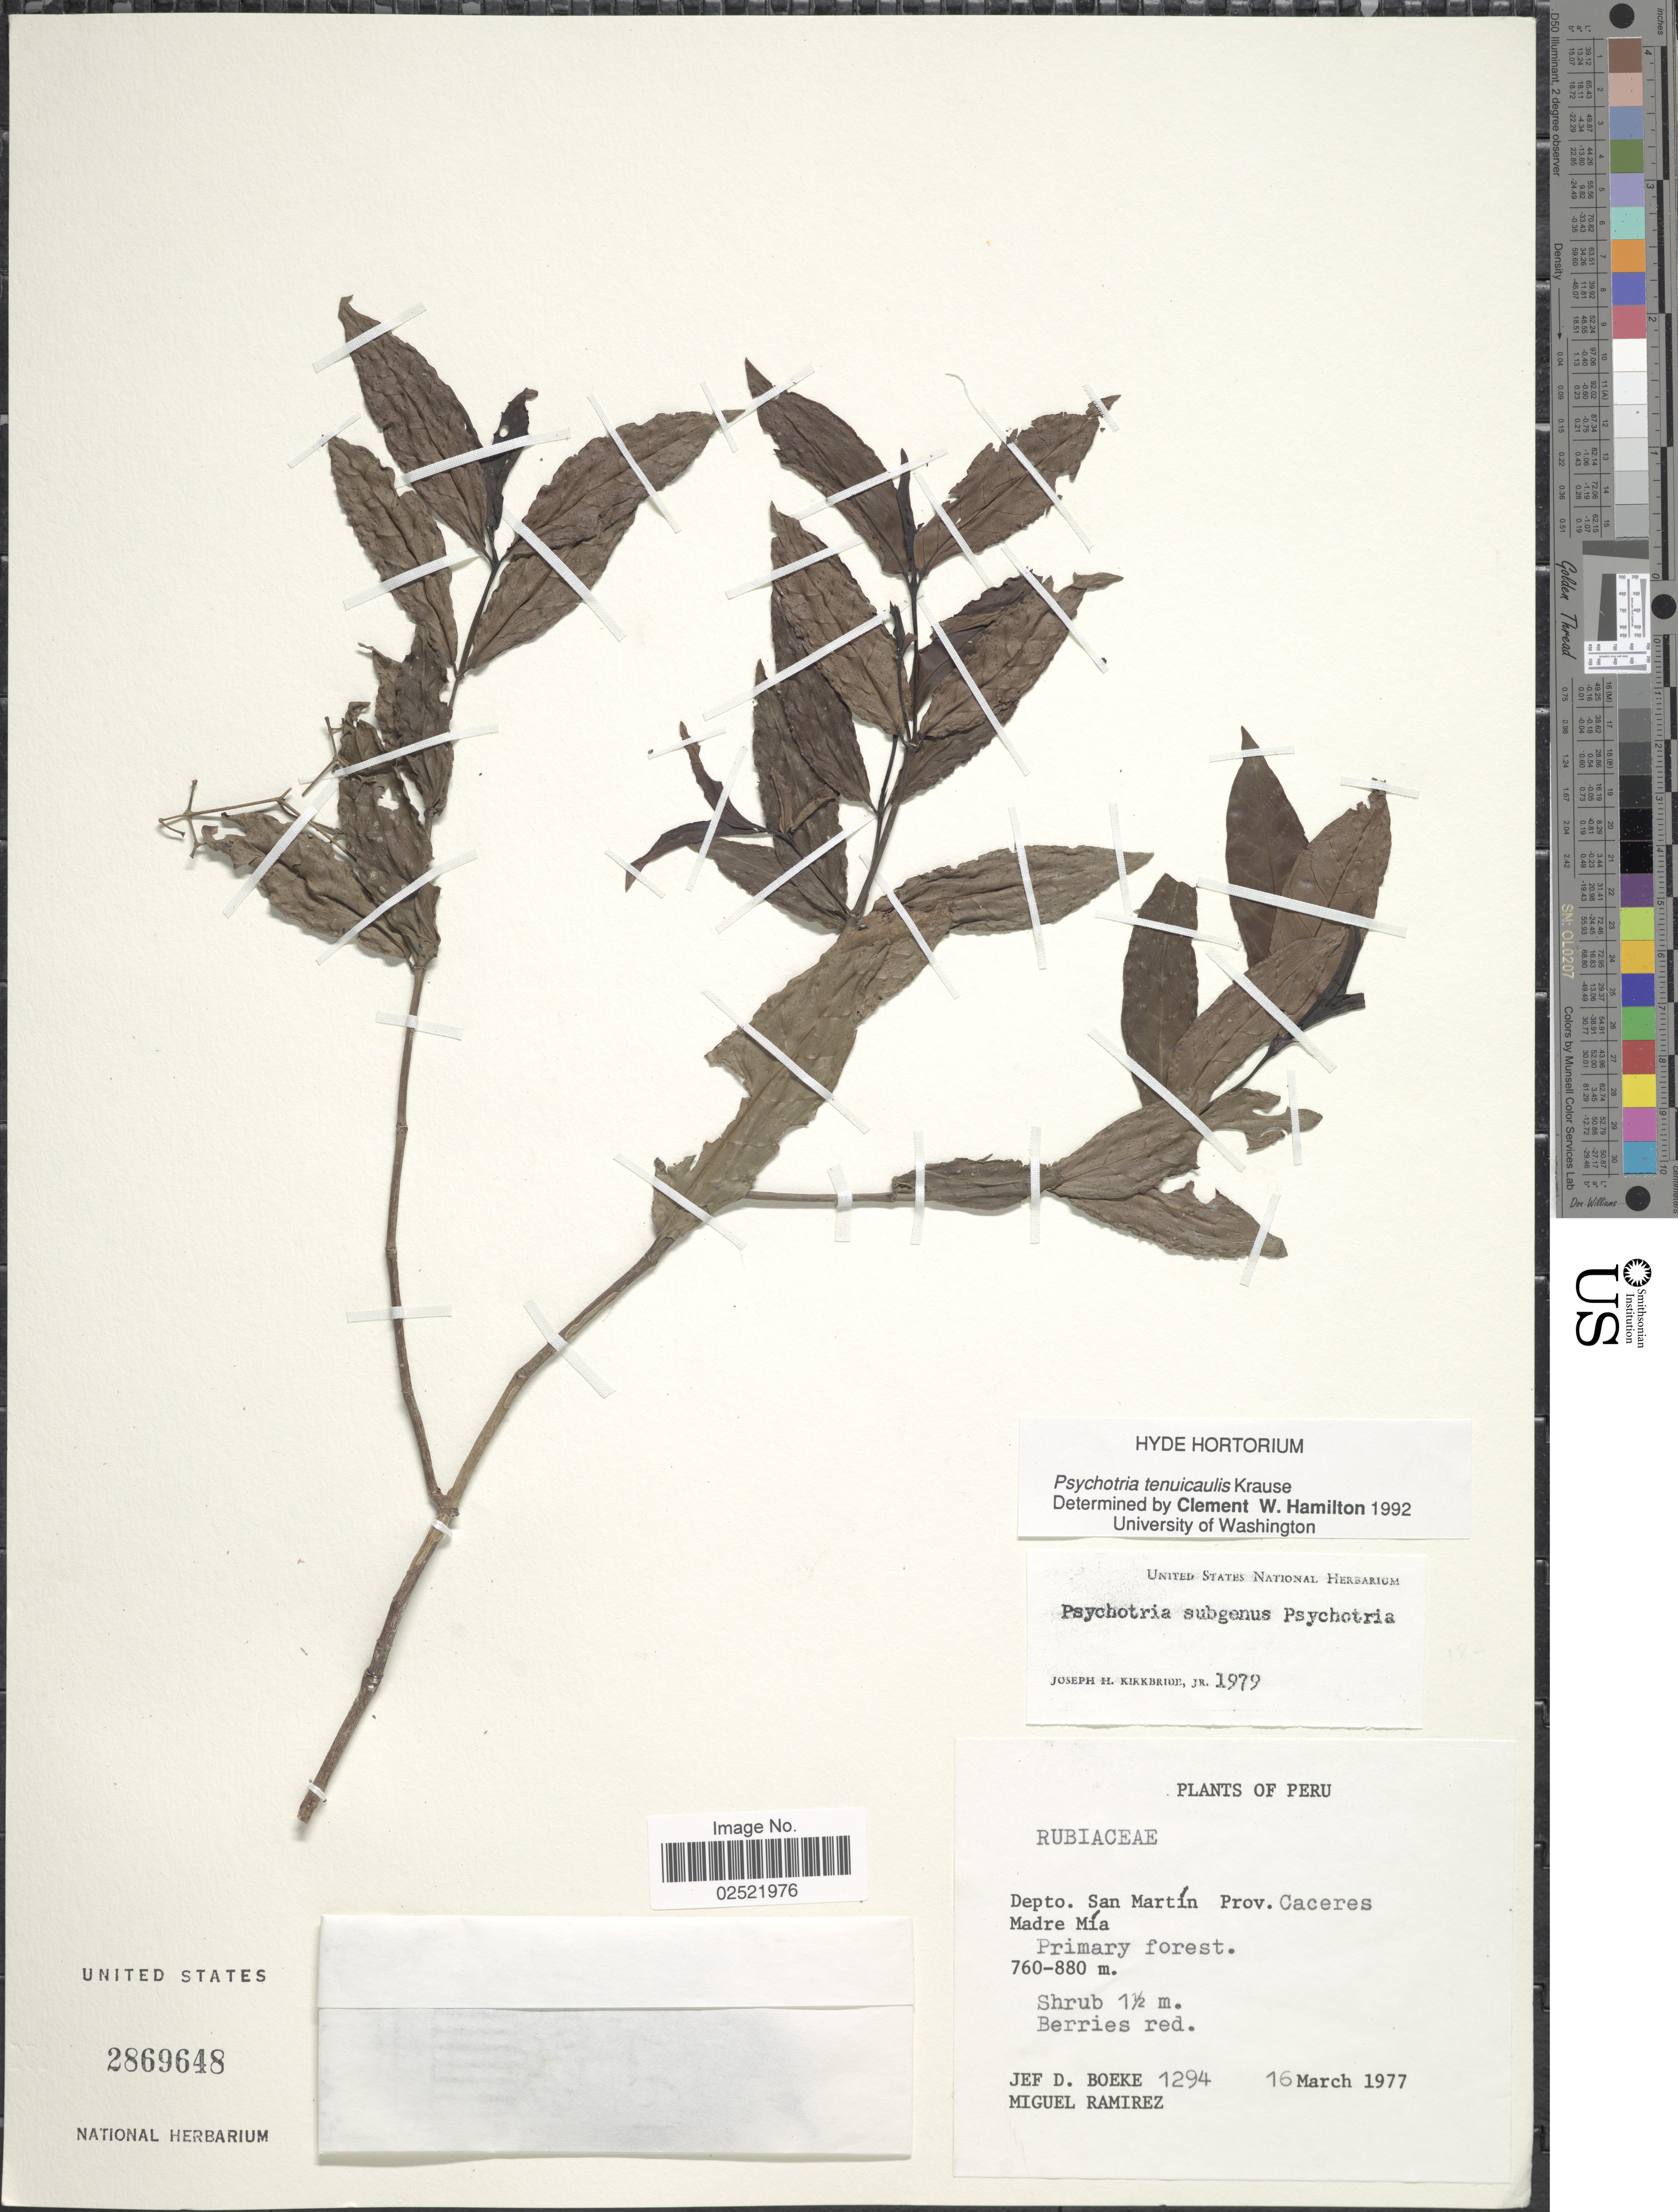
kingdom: Plantae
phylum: Tracheophyta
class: Magnoliopsida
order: Gentianales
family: Rubiaceae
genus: Psychotria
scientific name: Psychotria tenuicaulis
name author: K. Krause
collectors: J. Boeke & M. Ramirez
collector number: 1294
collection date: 1977-03-16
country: Peru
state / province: San Martín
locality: Depto. San Martin Prov. Caceres. Madre Mia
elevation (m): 760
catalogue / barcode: US 2869648